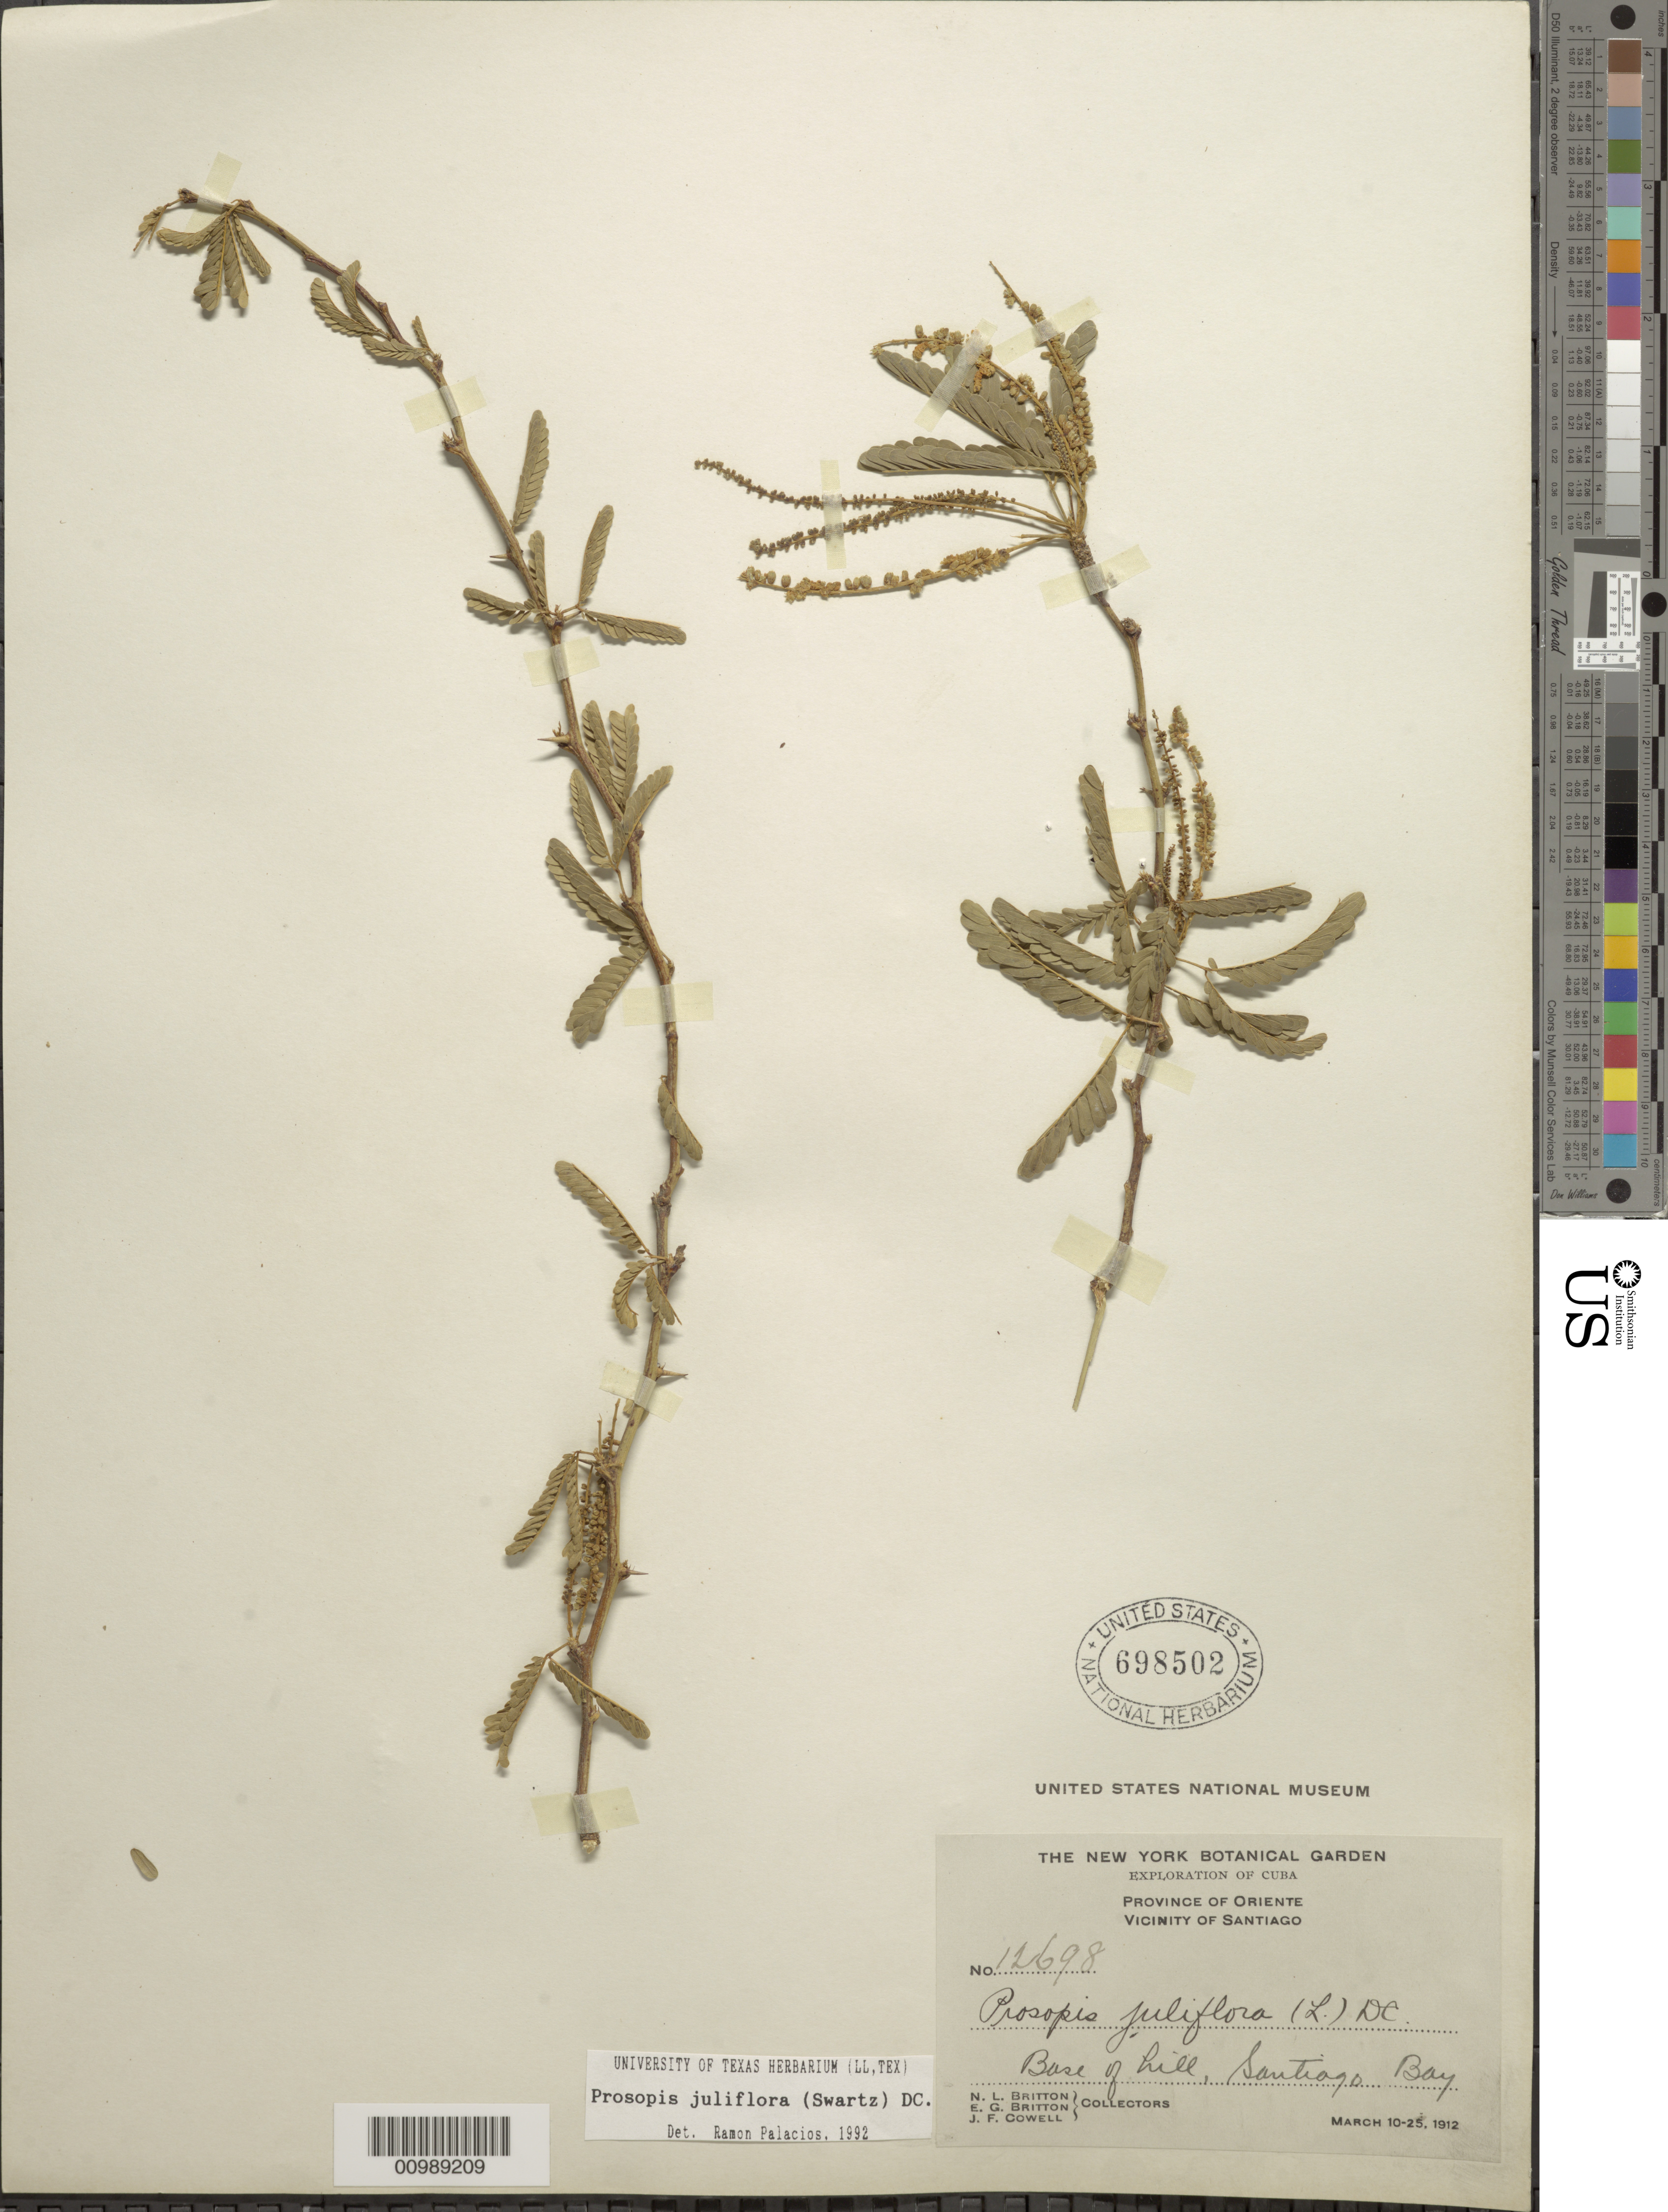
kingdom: Plantae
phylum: Tracheophyta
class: Magnoliopsida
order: Fabales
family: Fabaceae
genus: Neltuma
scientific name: Neltuma juliflora var. juliflora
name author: (Sw.) Raf.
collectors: N. Britton, E. G. Britton & J. F. Cowell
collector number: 12698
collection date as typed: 10 Mar 1912 to 25 Mar 1912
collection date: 1912-03-10/1912-03-25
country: Cuba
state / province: Santiago de Cuba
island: Cuba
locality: Santiago Bay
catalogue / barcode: US 698502